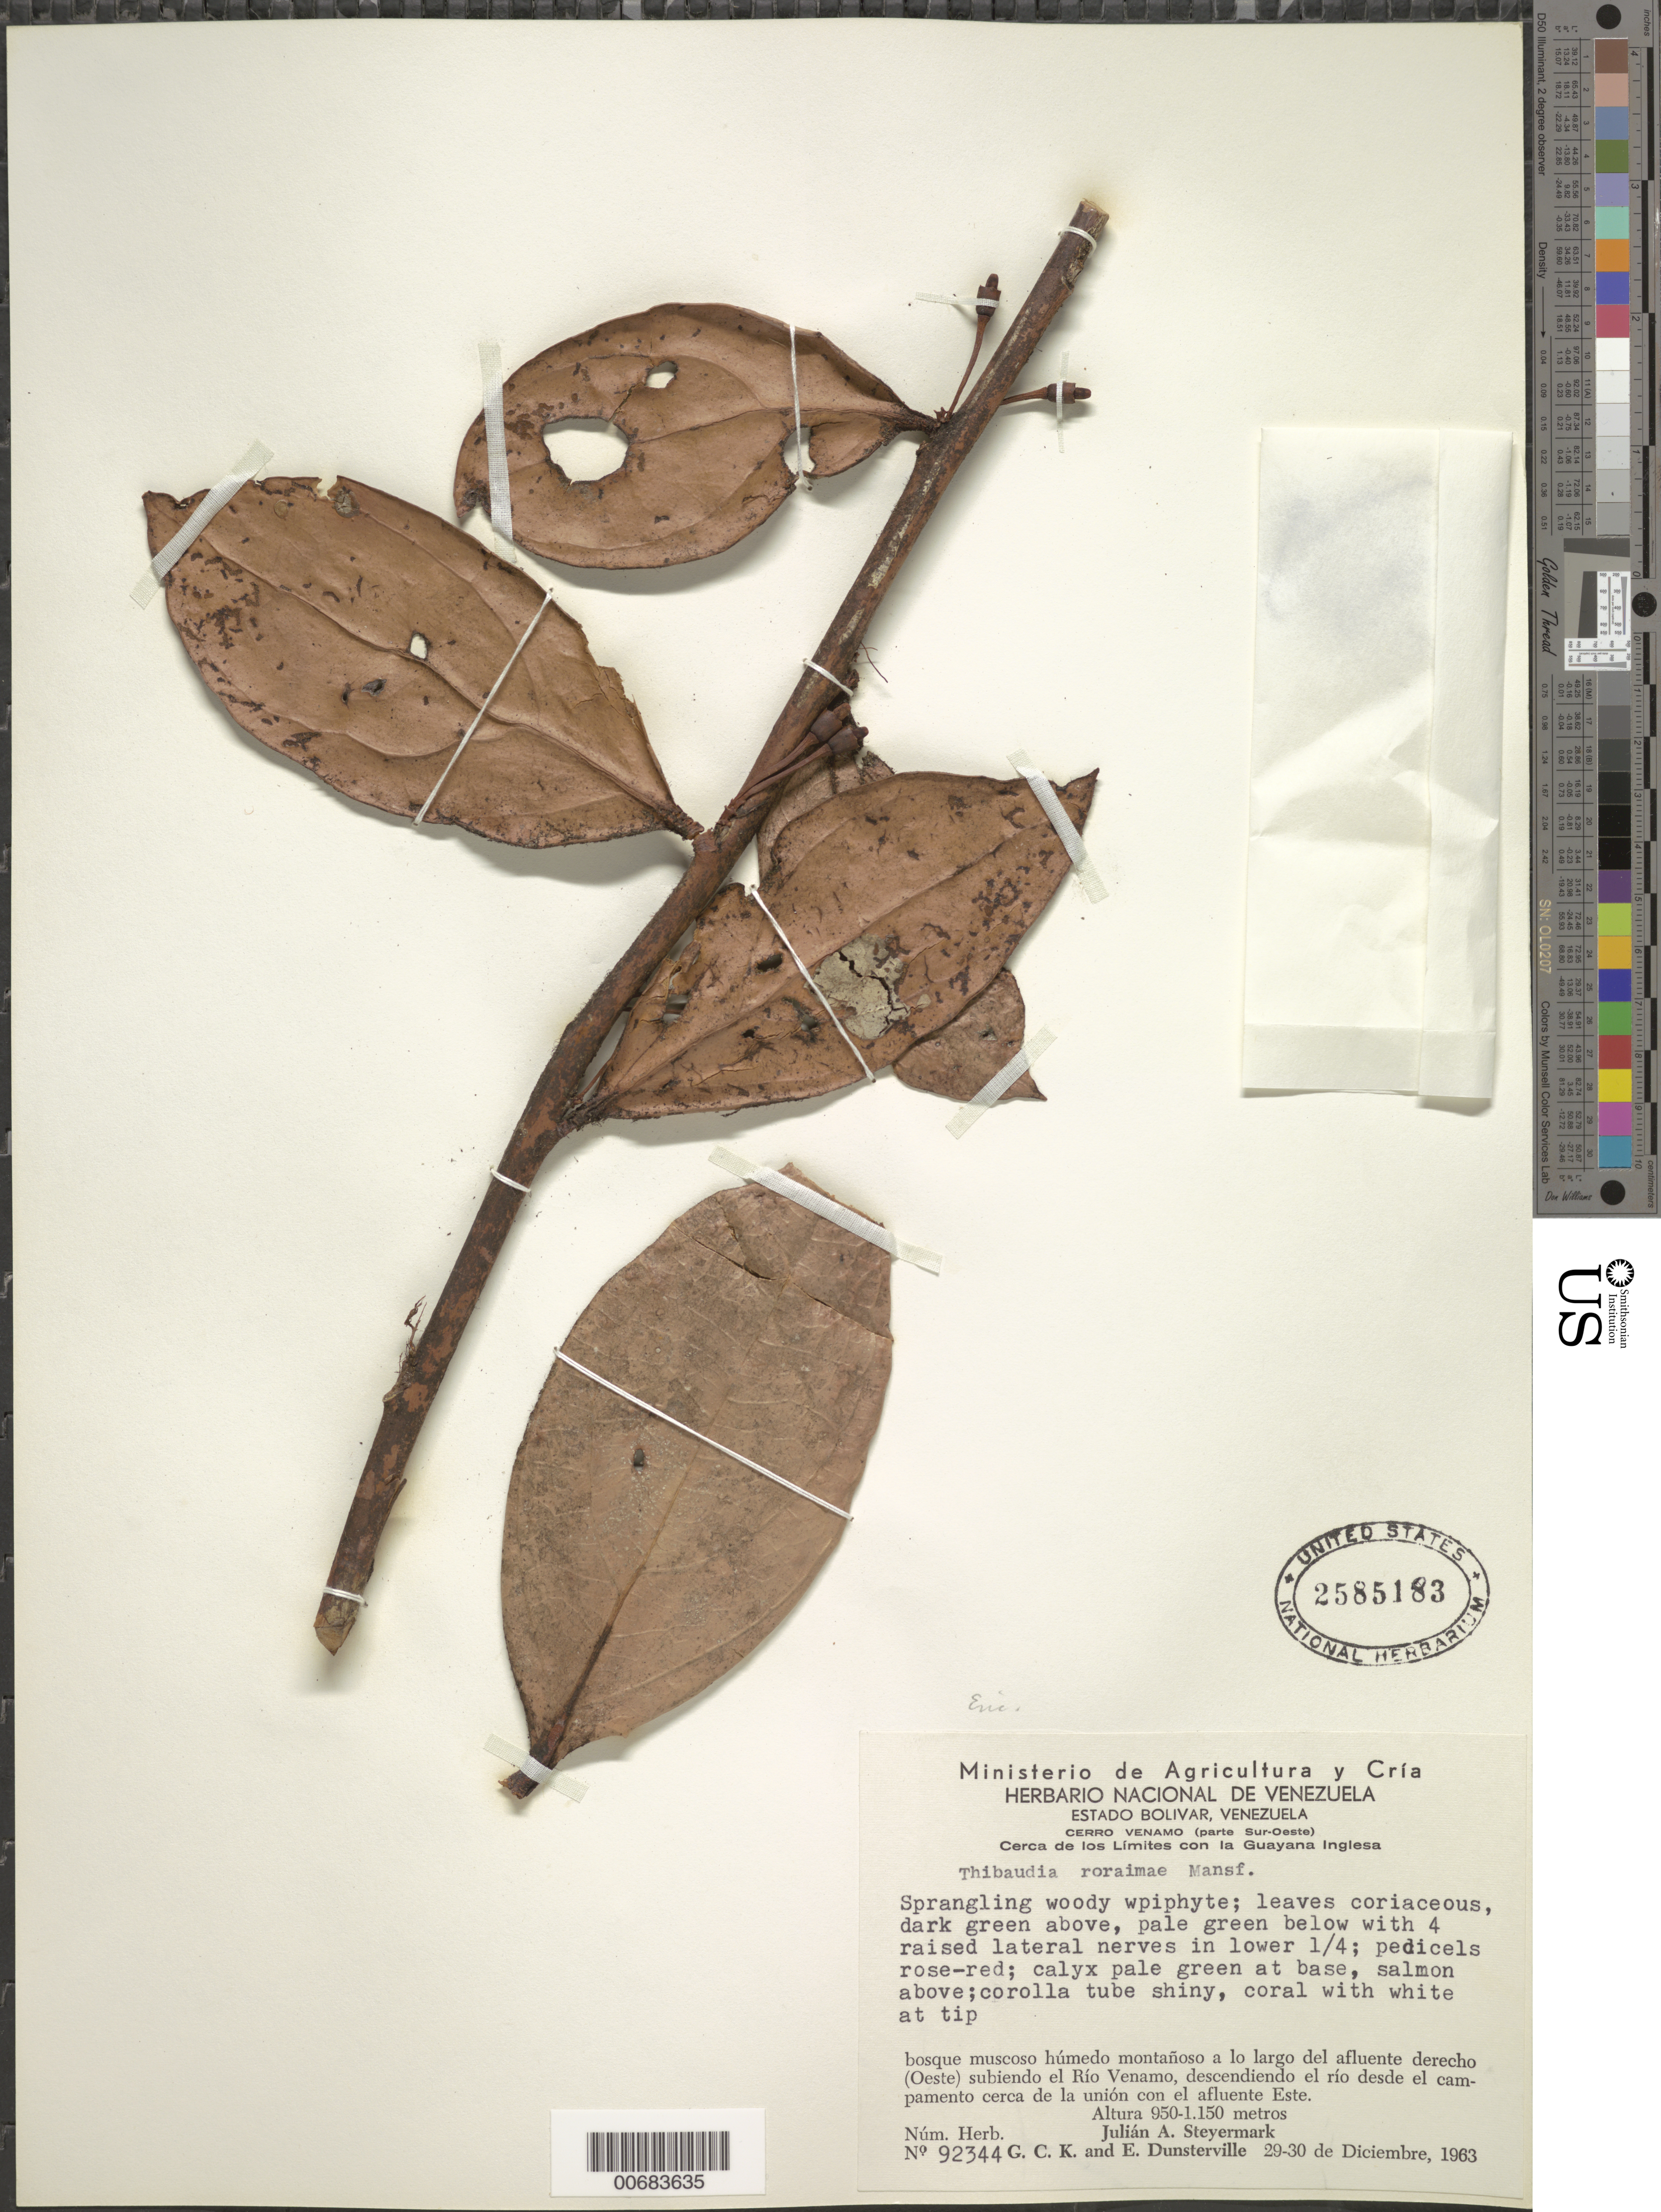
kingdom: Plantae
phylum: Tracheophyta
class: Magnoliopsida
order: Ericales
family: Ericaceae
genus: Thibaudia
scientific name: Thibaudia roraimae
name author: Mansf.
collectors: J. Steyermark, G. C. K. Dunsterville & E. Dunsterville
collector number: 92344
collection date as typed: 29-Dec-63 to 30-Dec-63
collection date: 1963-12-29/1963-12-30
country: Venezuela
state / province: Bolívar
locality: Cerro Venamo, Río Venamo, cerca de los limites con Guayana Inglesa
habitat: Bosque muscoso húmedo montañoso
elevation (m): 950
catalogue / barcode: US 2585183